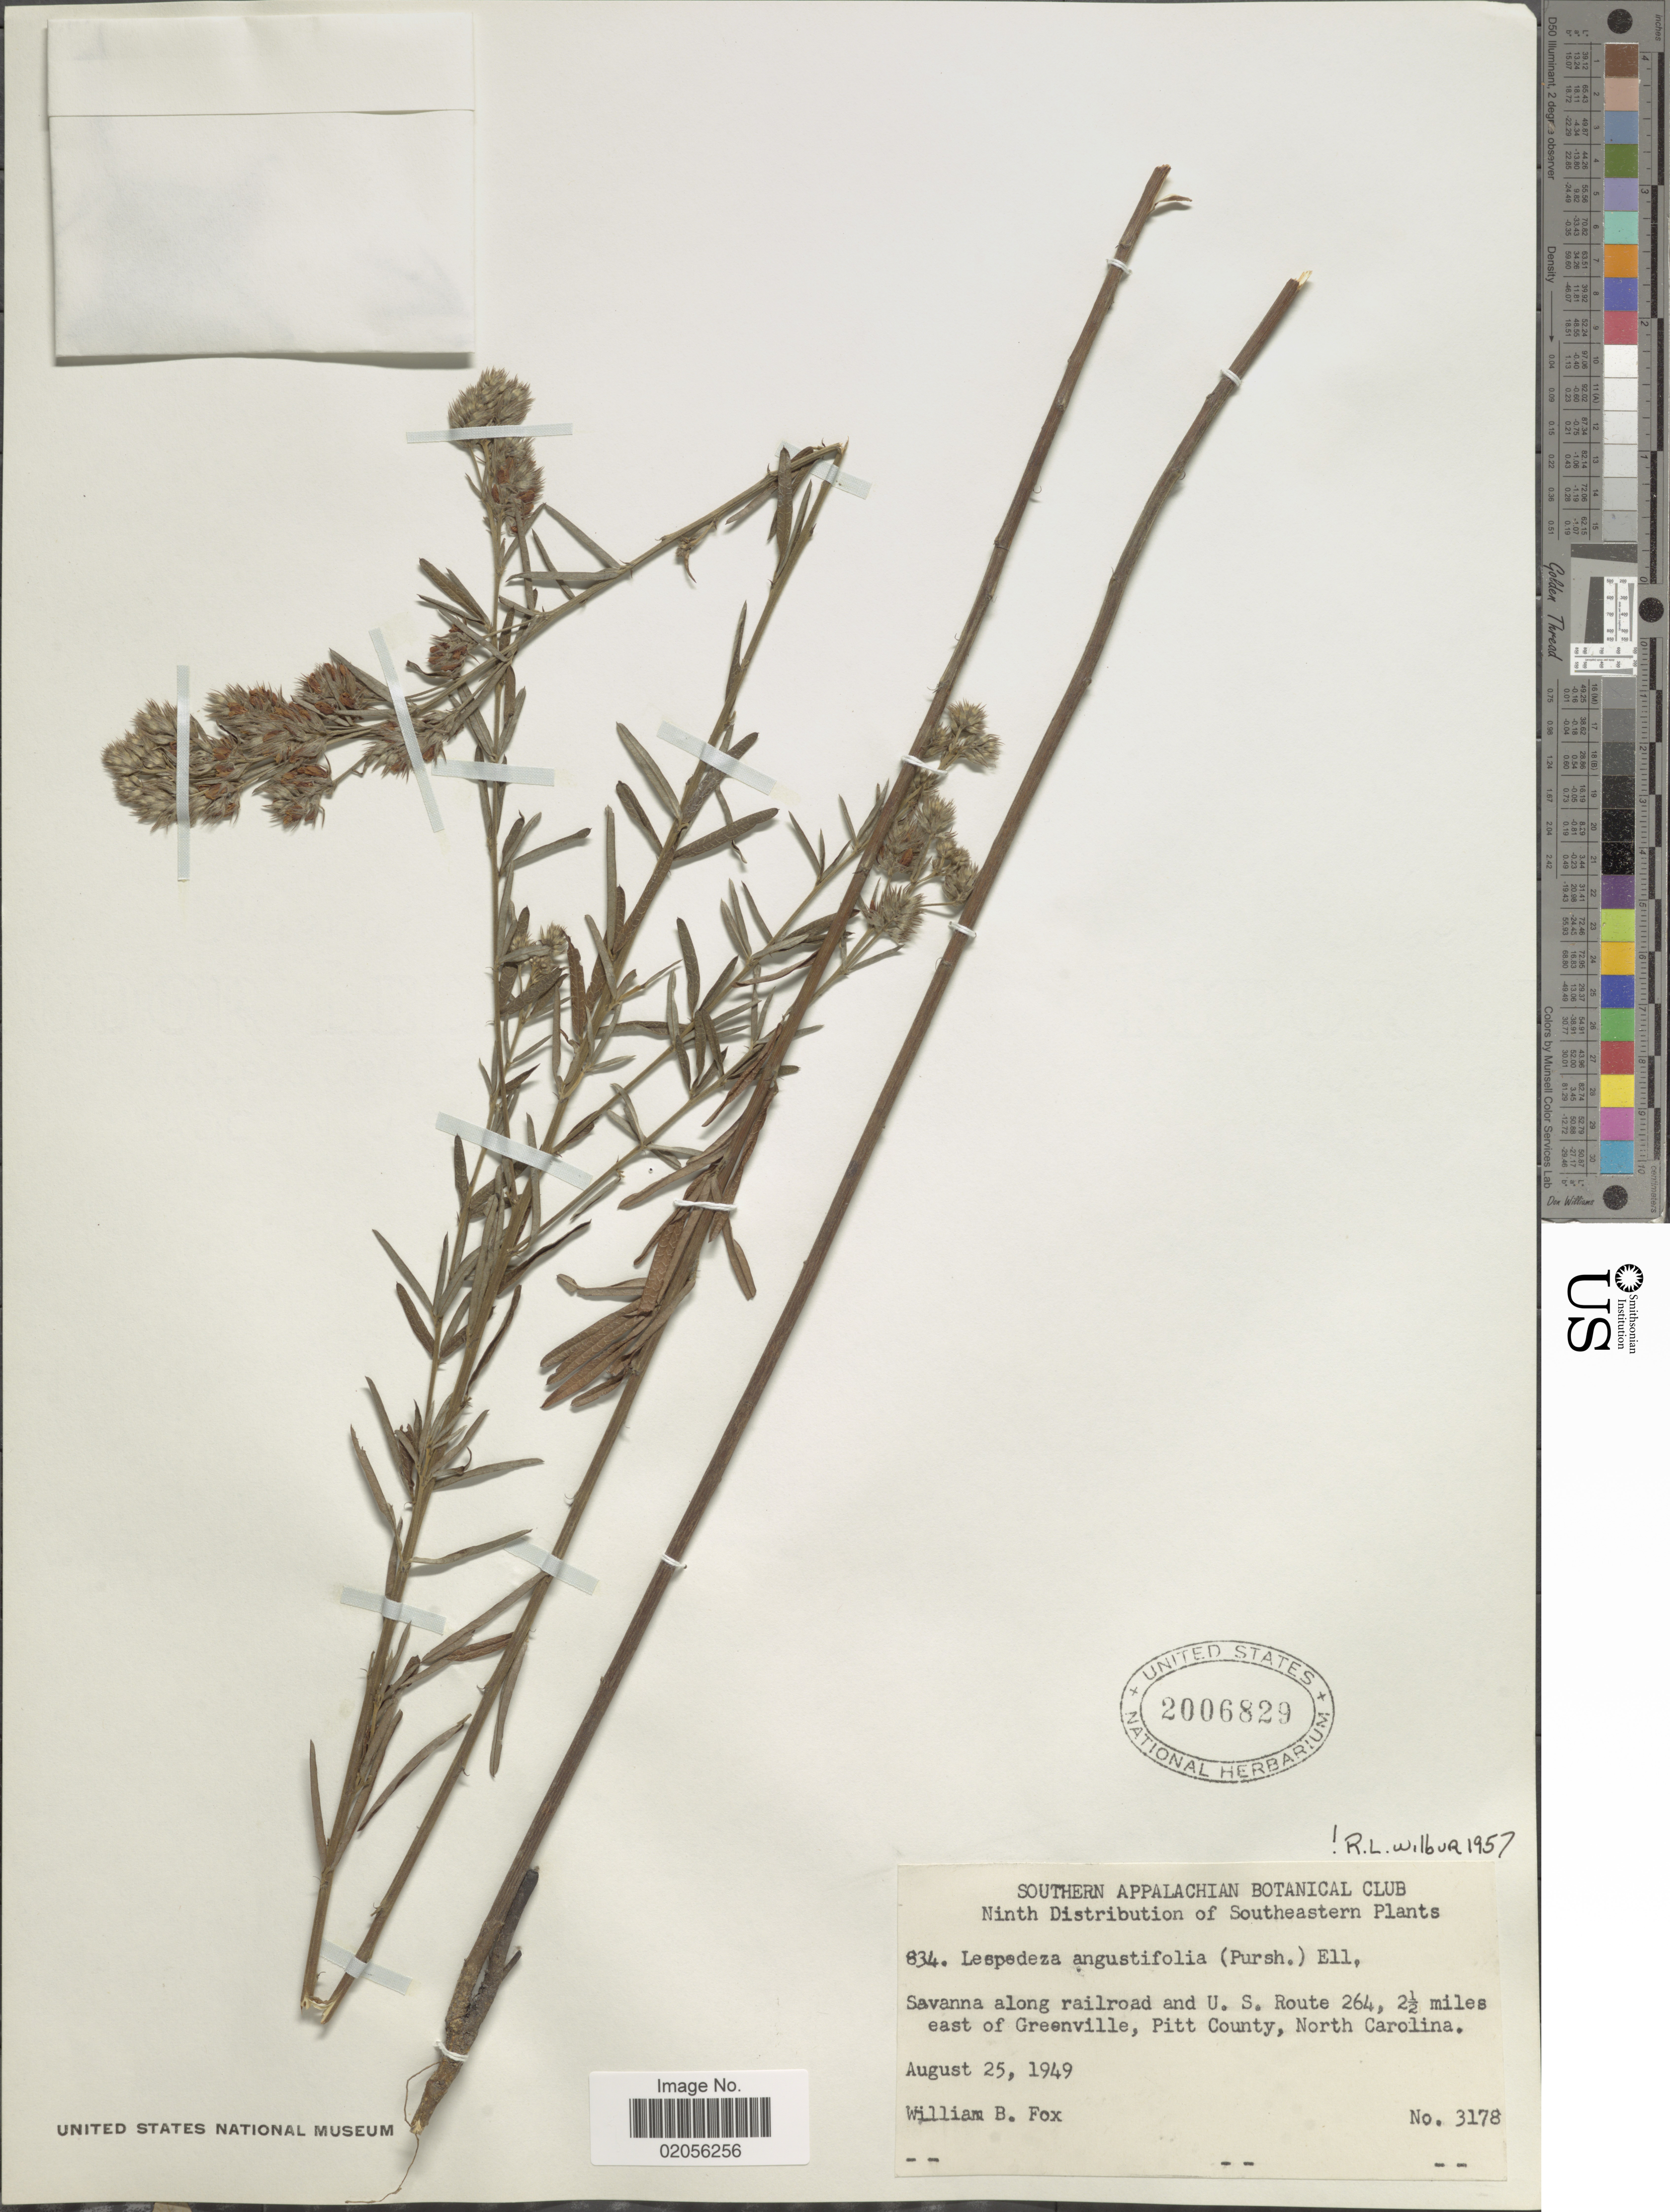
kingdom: Plantae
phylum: Tracheophyta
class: Magnoliopsida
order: Fabales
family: Fabaceae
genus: Lespedeza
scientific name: Lespedeza angustifolia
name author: (Pursh) Elliott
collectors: W. B. Fox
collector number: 3178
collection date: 1949-08-25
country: United States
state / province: North Carolina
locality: Along railroad and U. S. Route 264, 2½ miles east of Greenville, Pitt County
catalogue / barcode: US 2006829